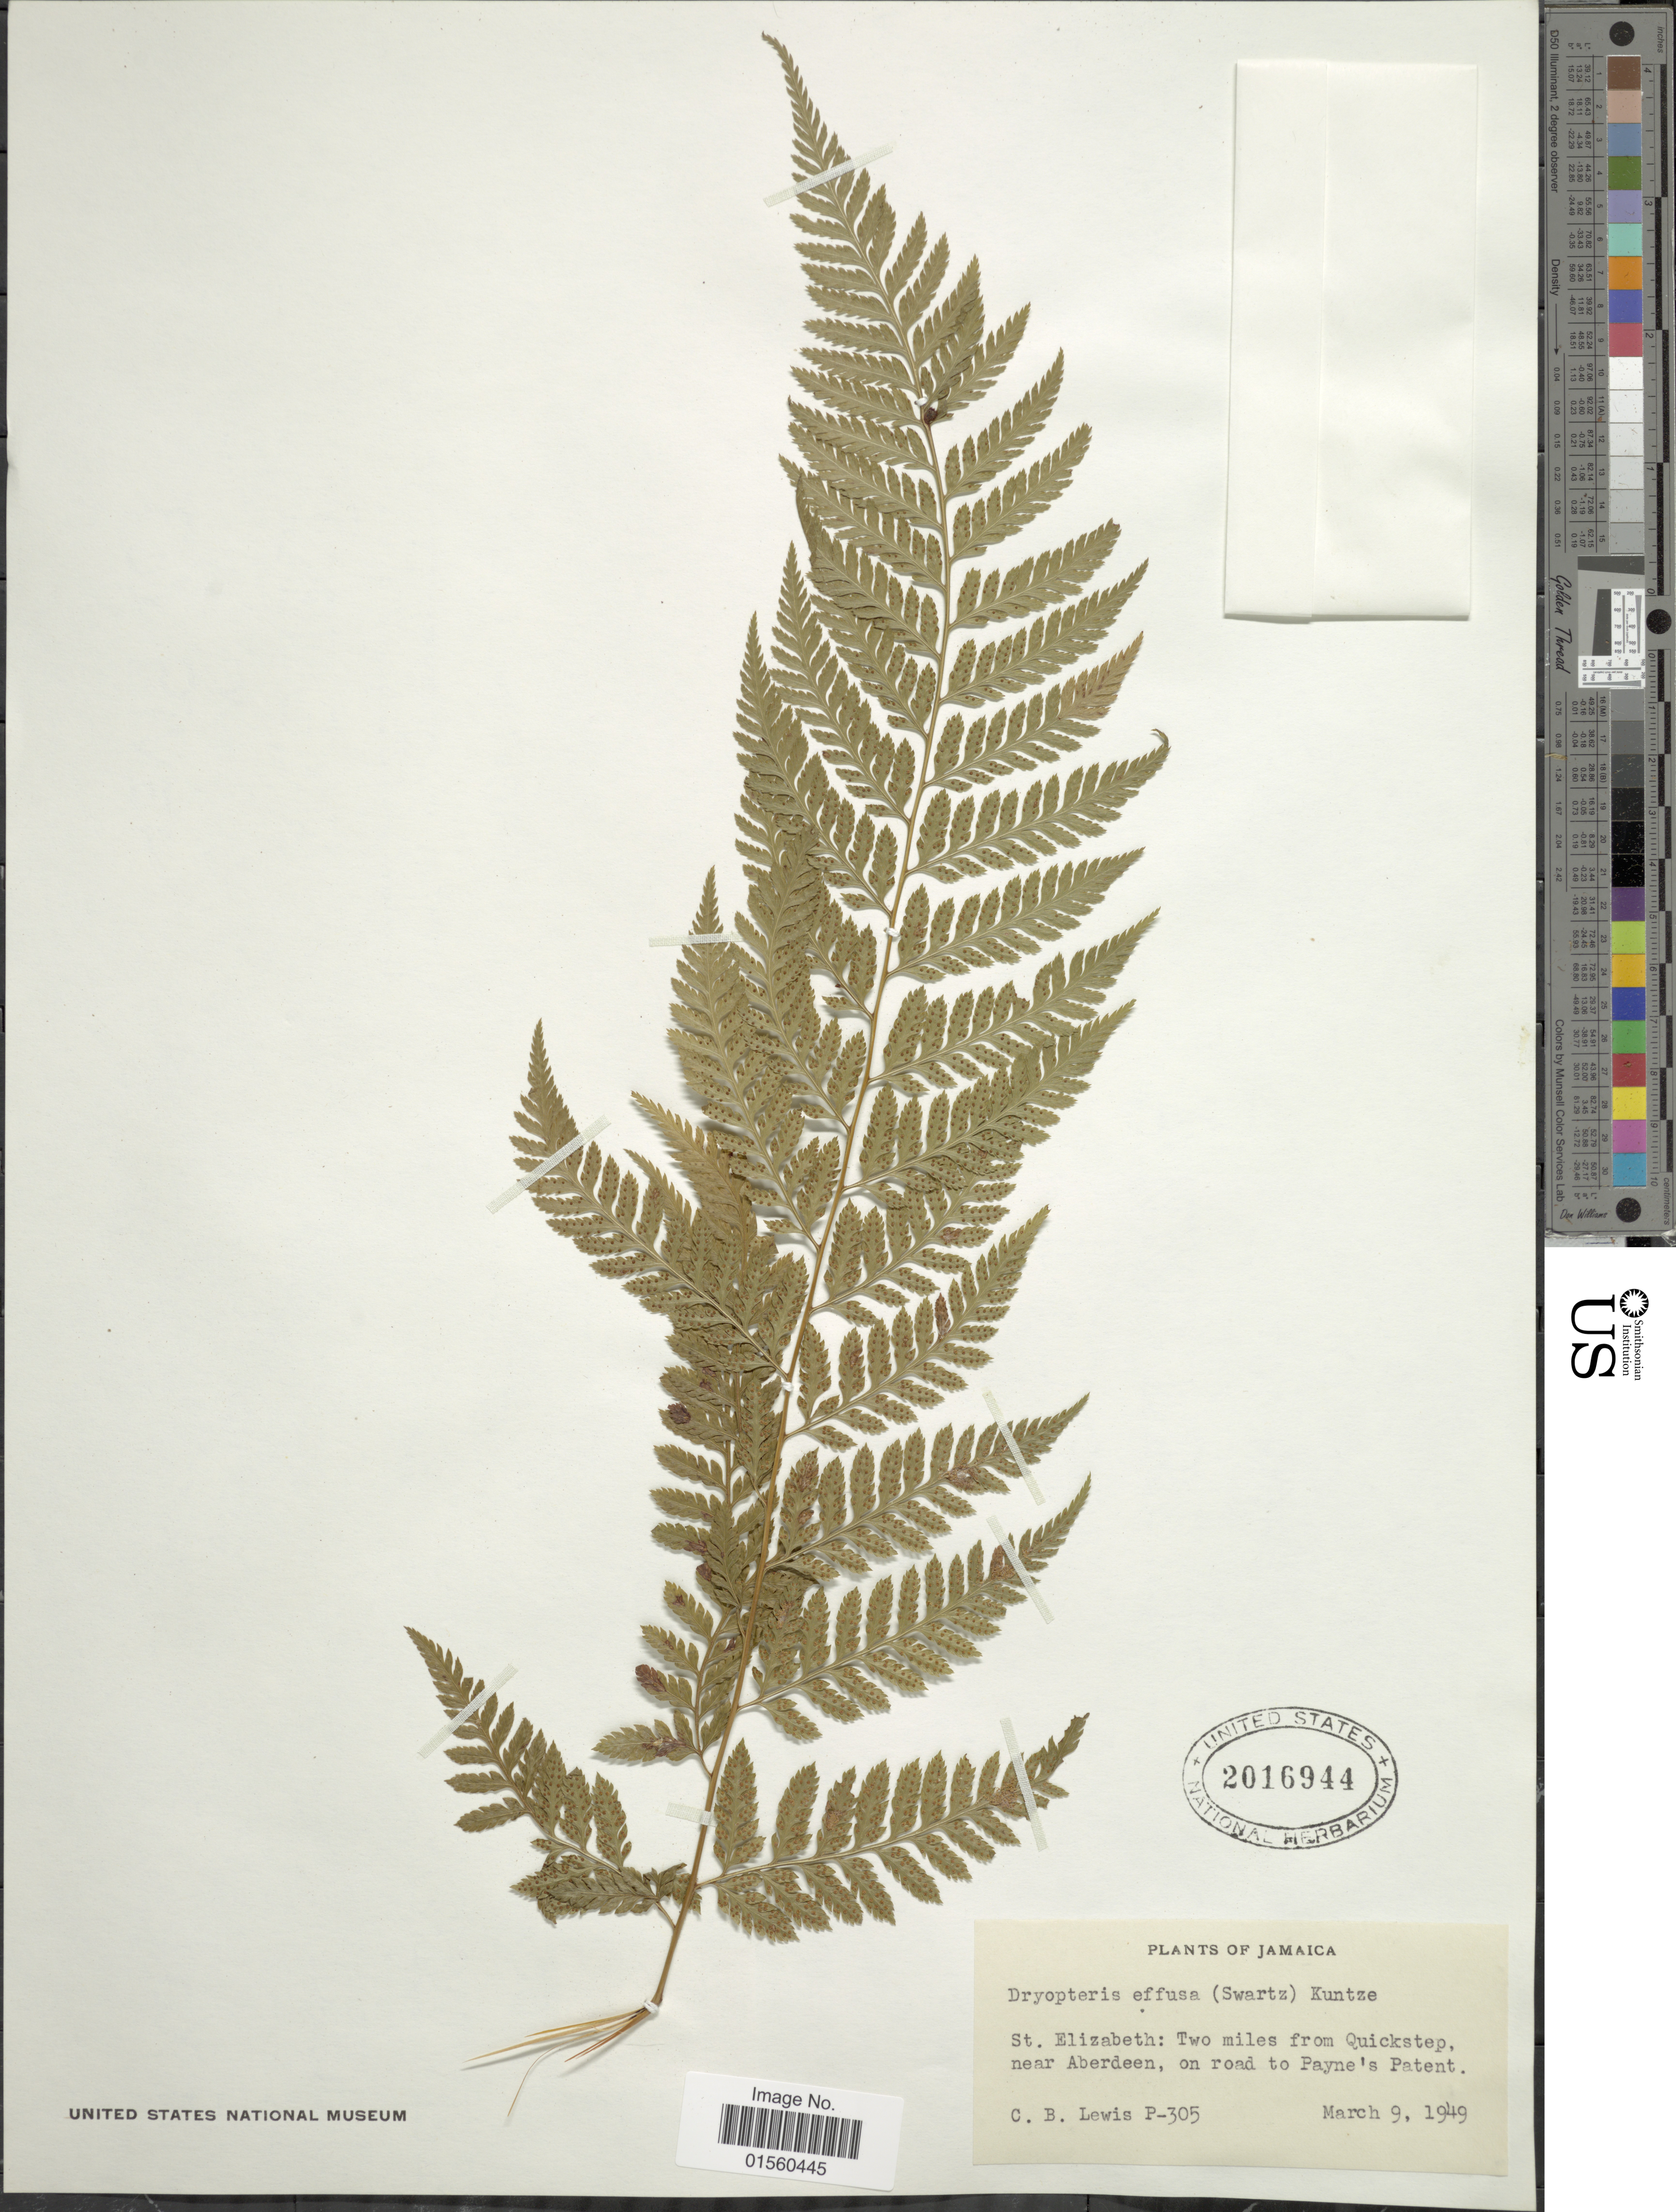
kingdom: Plantae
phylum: Tracheophyta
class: Polypodiopsida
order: Polypodiales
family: Dryopteridaceae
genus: Parapolystichum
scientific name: Parapolystichum effusum var. effusum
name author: (Sw.) Ching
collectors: C. B. Lewis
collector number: P-305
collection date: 1949-03-09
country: Jamaica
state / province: Saint Elizabeth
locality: St. Elizabeth: two miles from Quickstep near Aberdeen, on road to Payne's Patent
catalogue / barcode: US 2016944